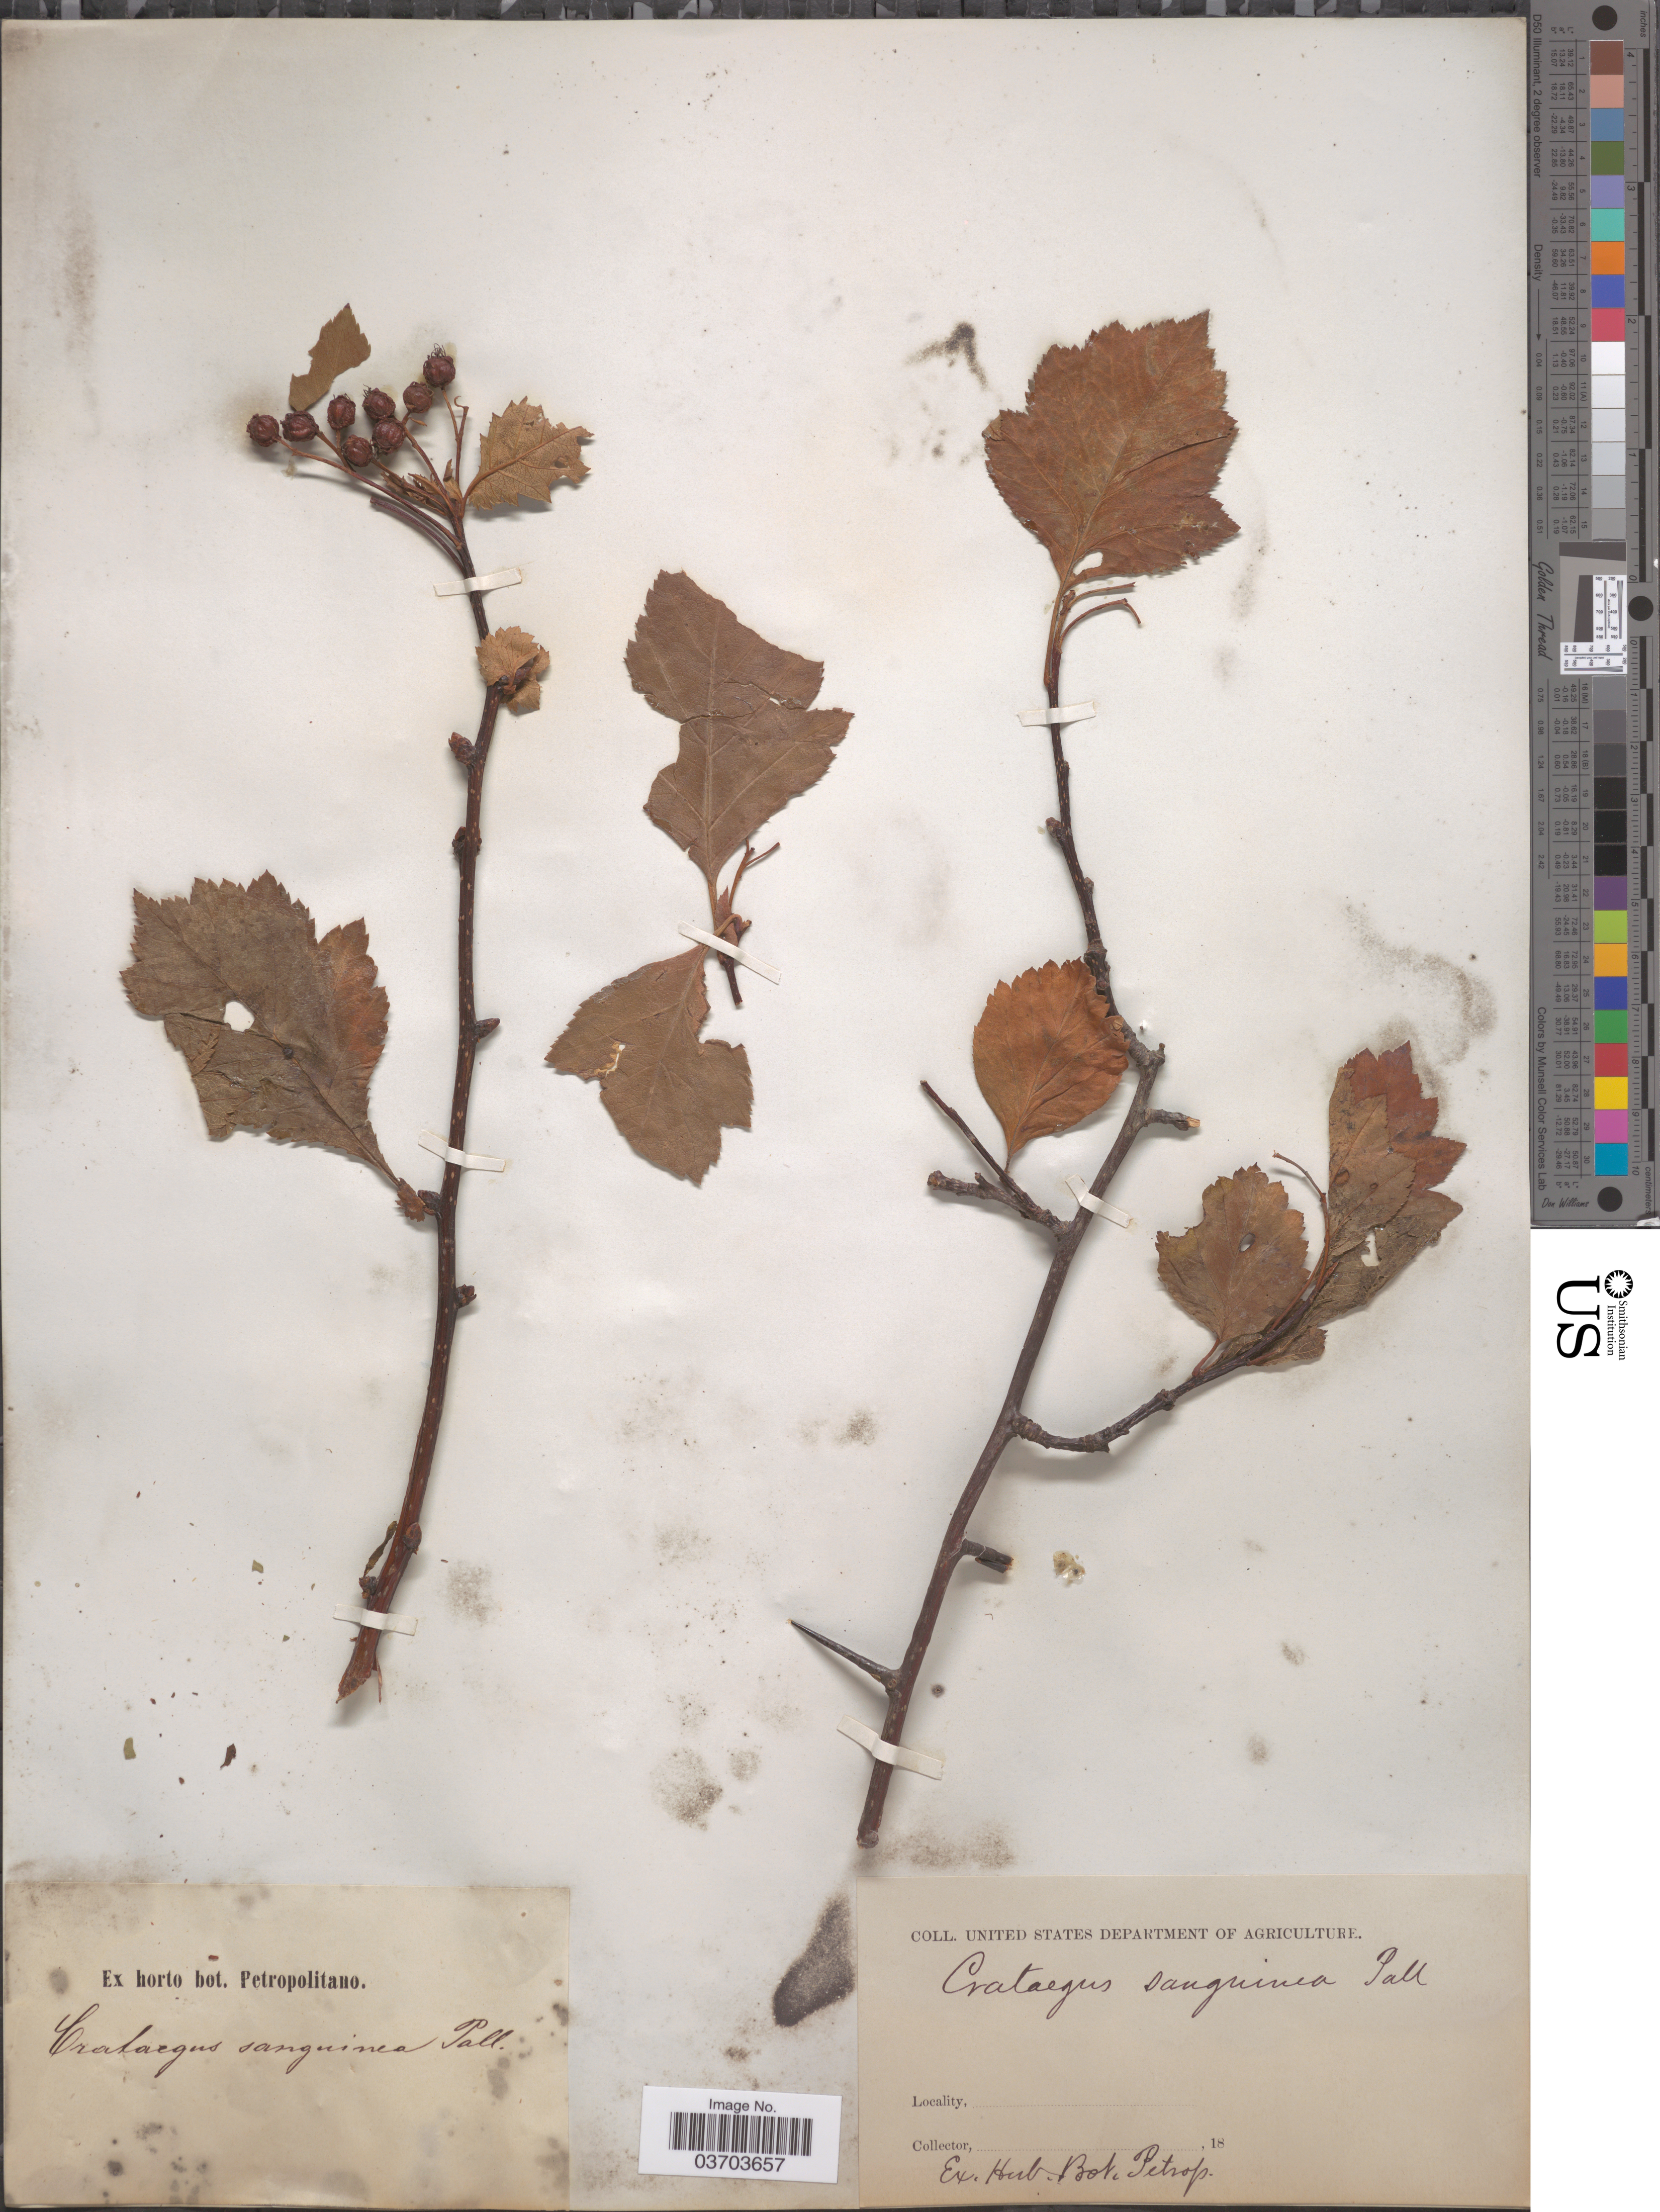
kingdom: Plantae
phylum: Tracheophyta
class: Magnoliopsida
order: Rosales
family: Rosaceae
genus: Crataegus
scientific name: Crataegus sanguinea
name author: Pall.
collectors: ex Herb. bot. Petropolitano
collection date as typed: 18